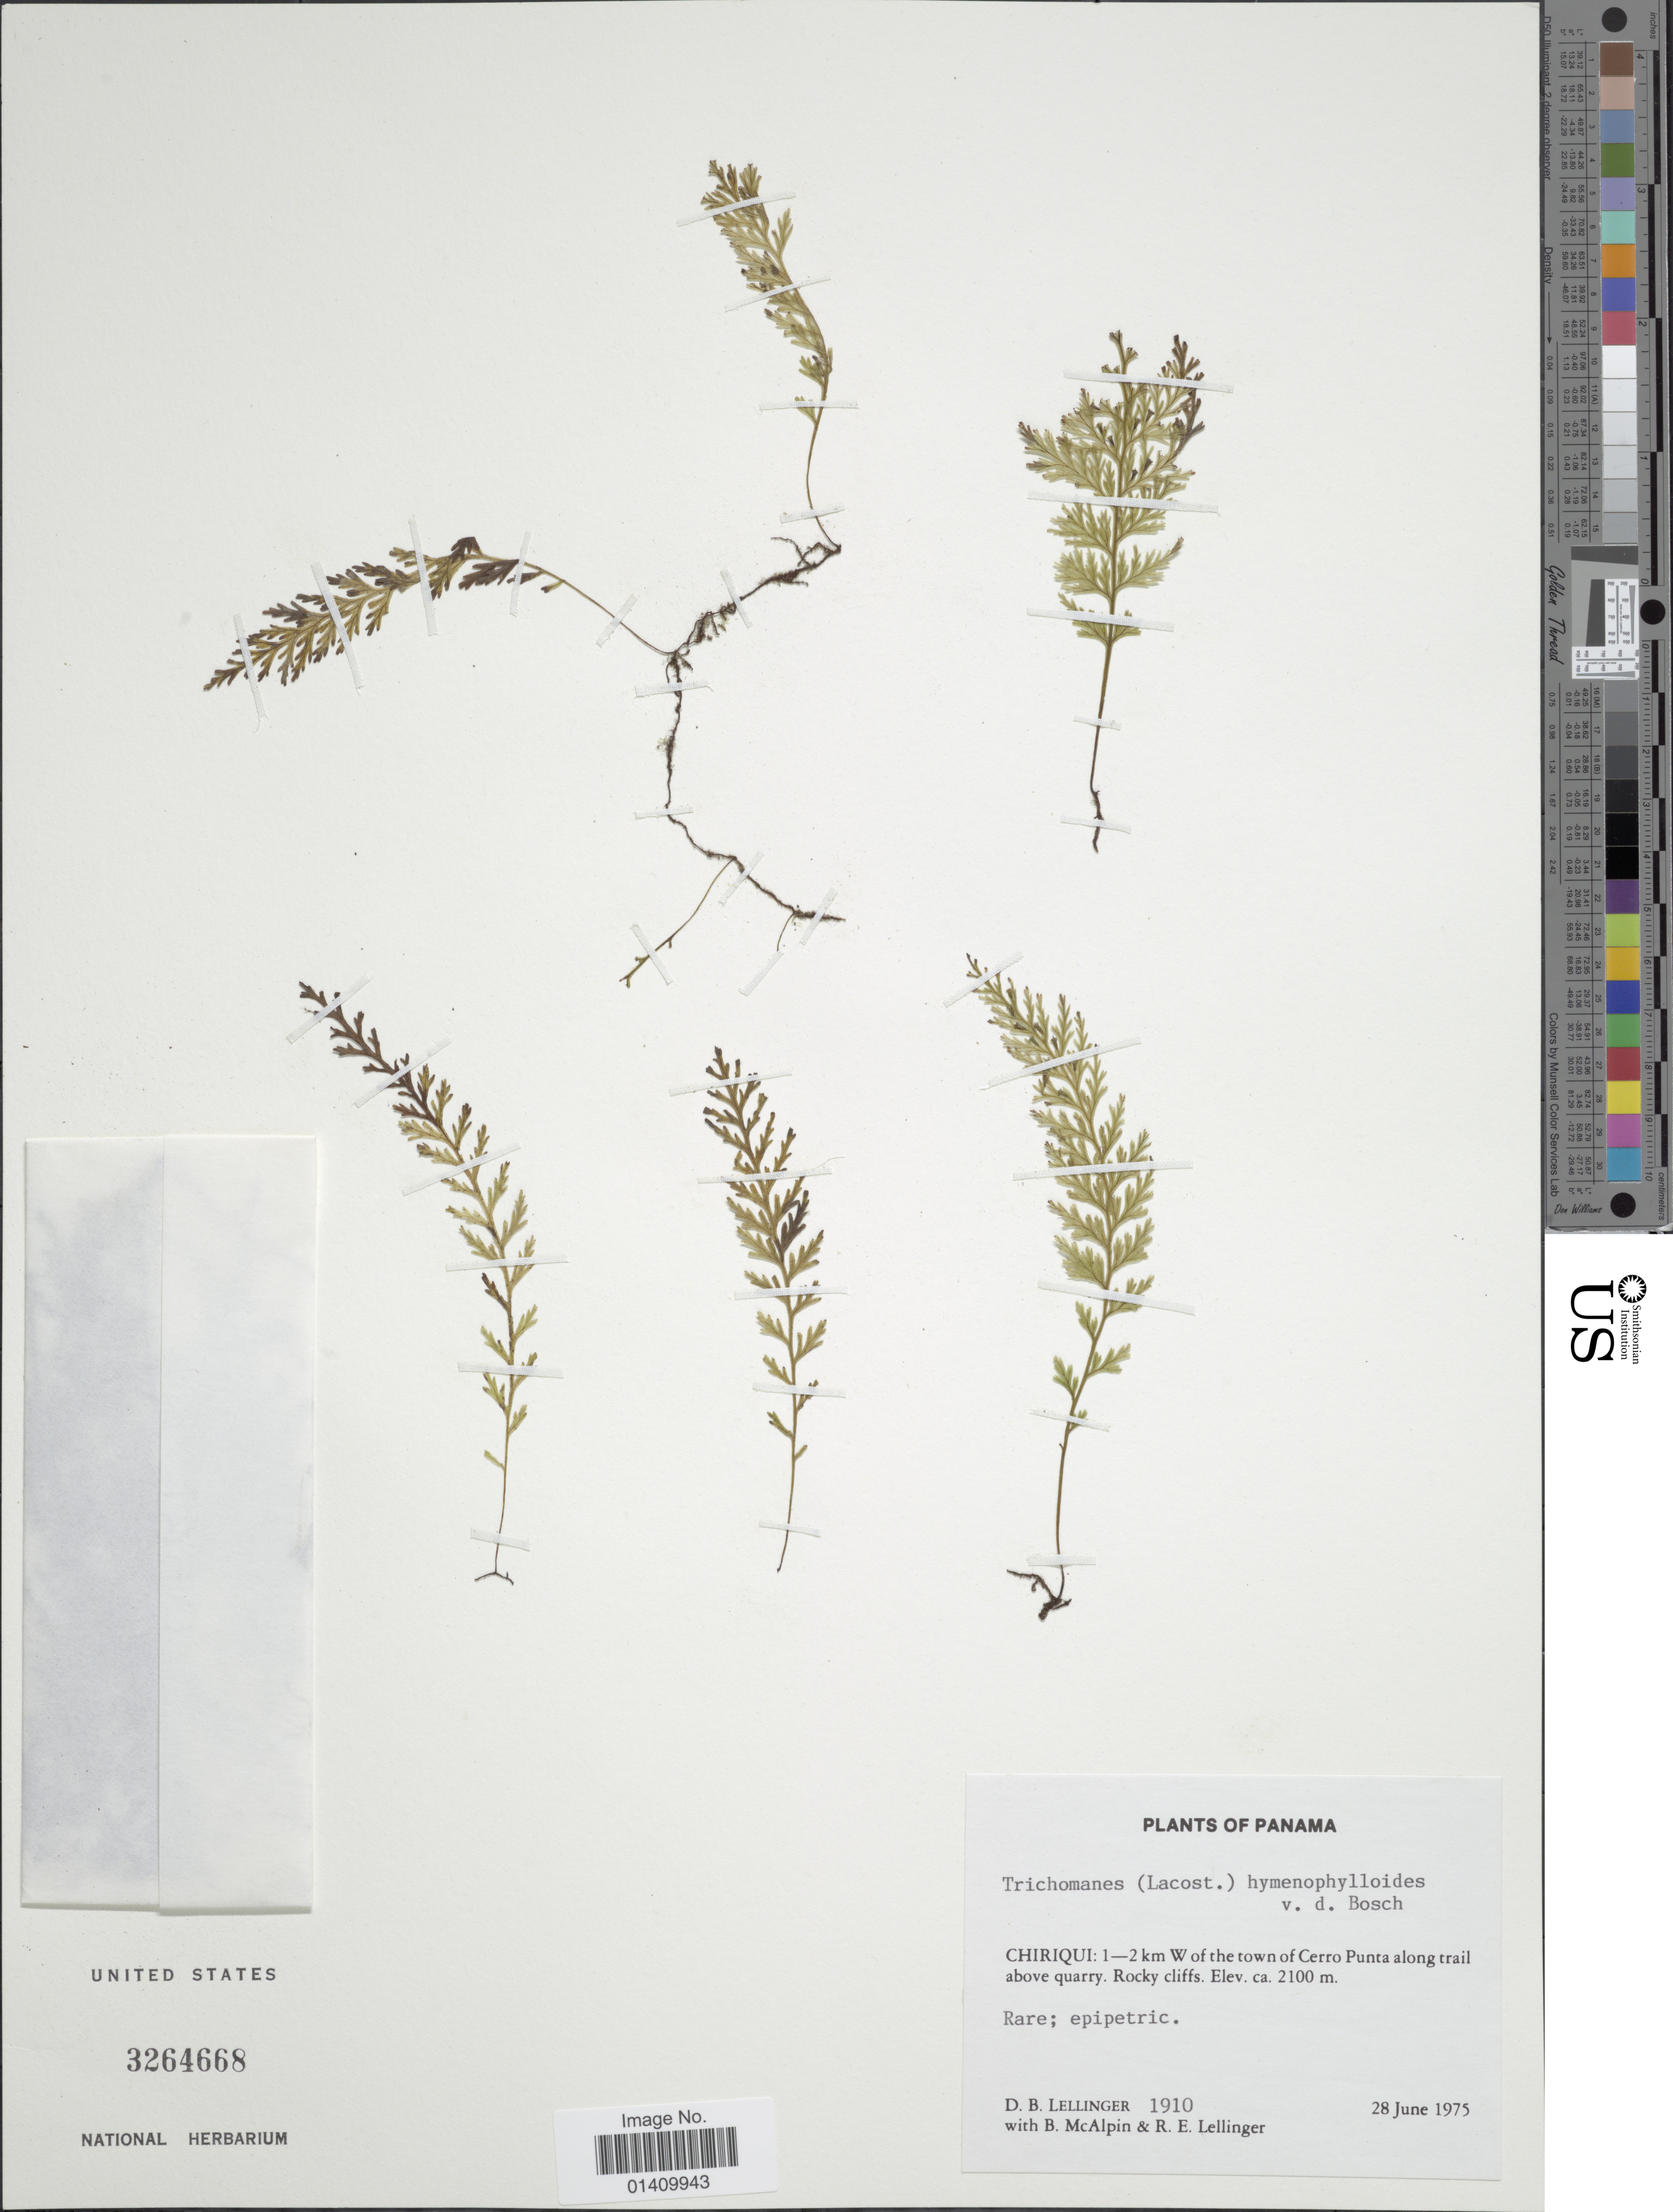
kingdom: Plantae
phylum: Tracheophyta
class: Polypodiopsida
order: Hymenophyllales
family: Hymenophyllaceae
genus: Polyphlebium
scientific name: Polyphlebium hymenophylloides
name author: (Bosch) Ebihara & Dubuisson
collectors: D. B. Lellinger, B. Mcalpin & R. E. Lellinger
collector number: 1910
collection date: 1975-06-28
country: Panama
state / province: Chiriqui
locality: Chiriqui 1-2km W of the town of Cerro Punta along trail above quarry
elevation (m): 2100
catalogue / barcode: US 3264668